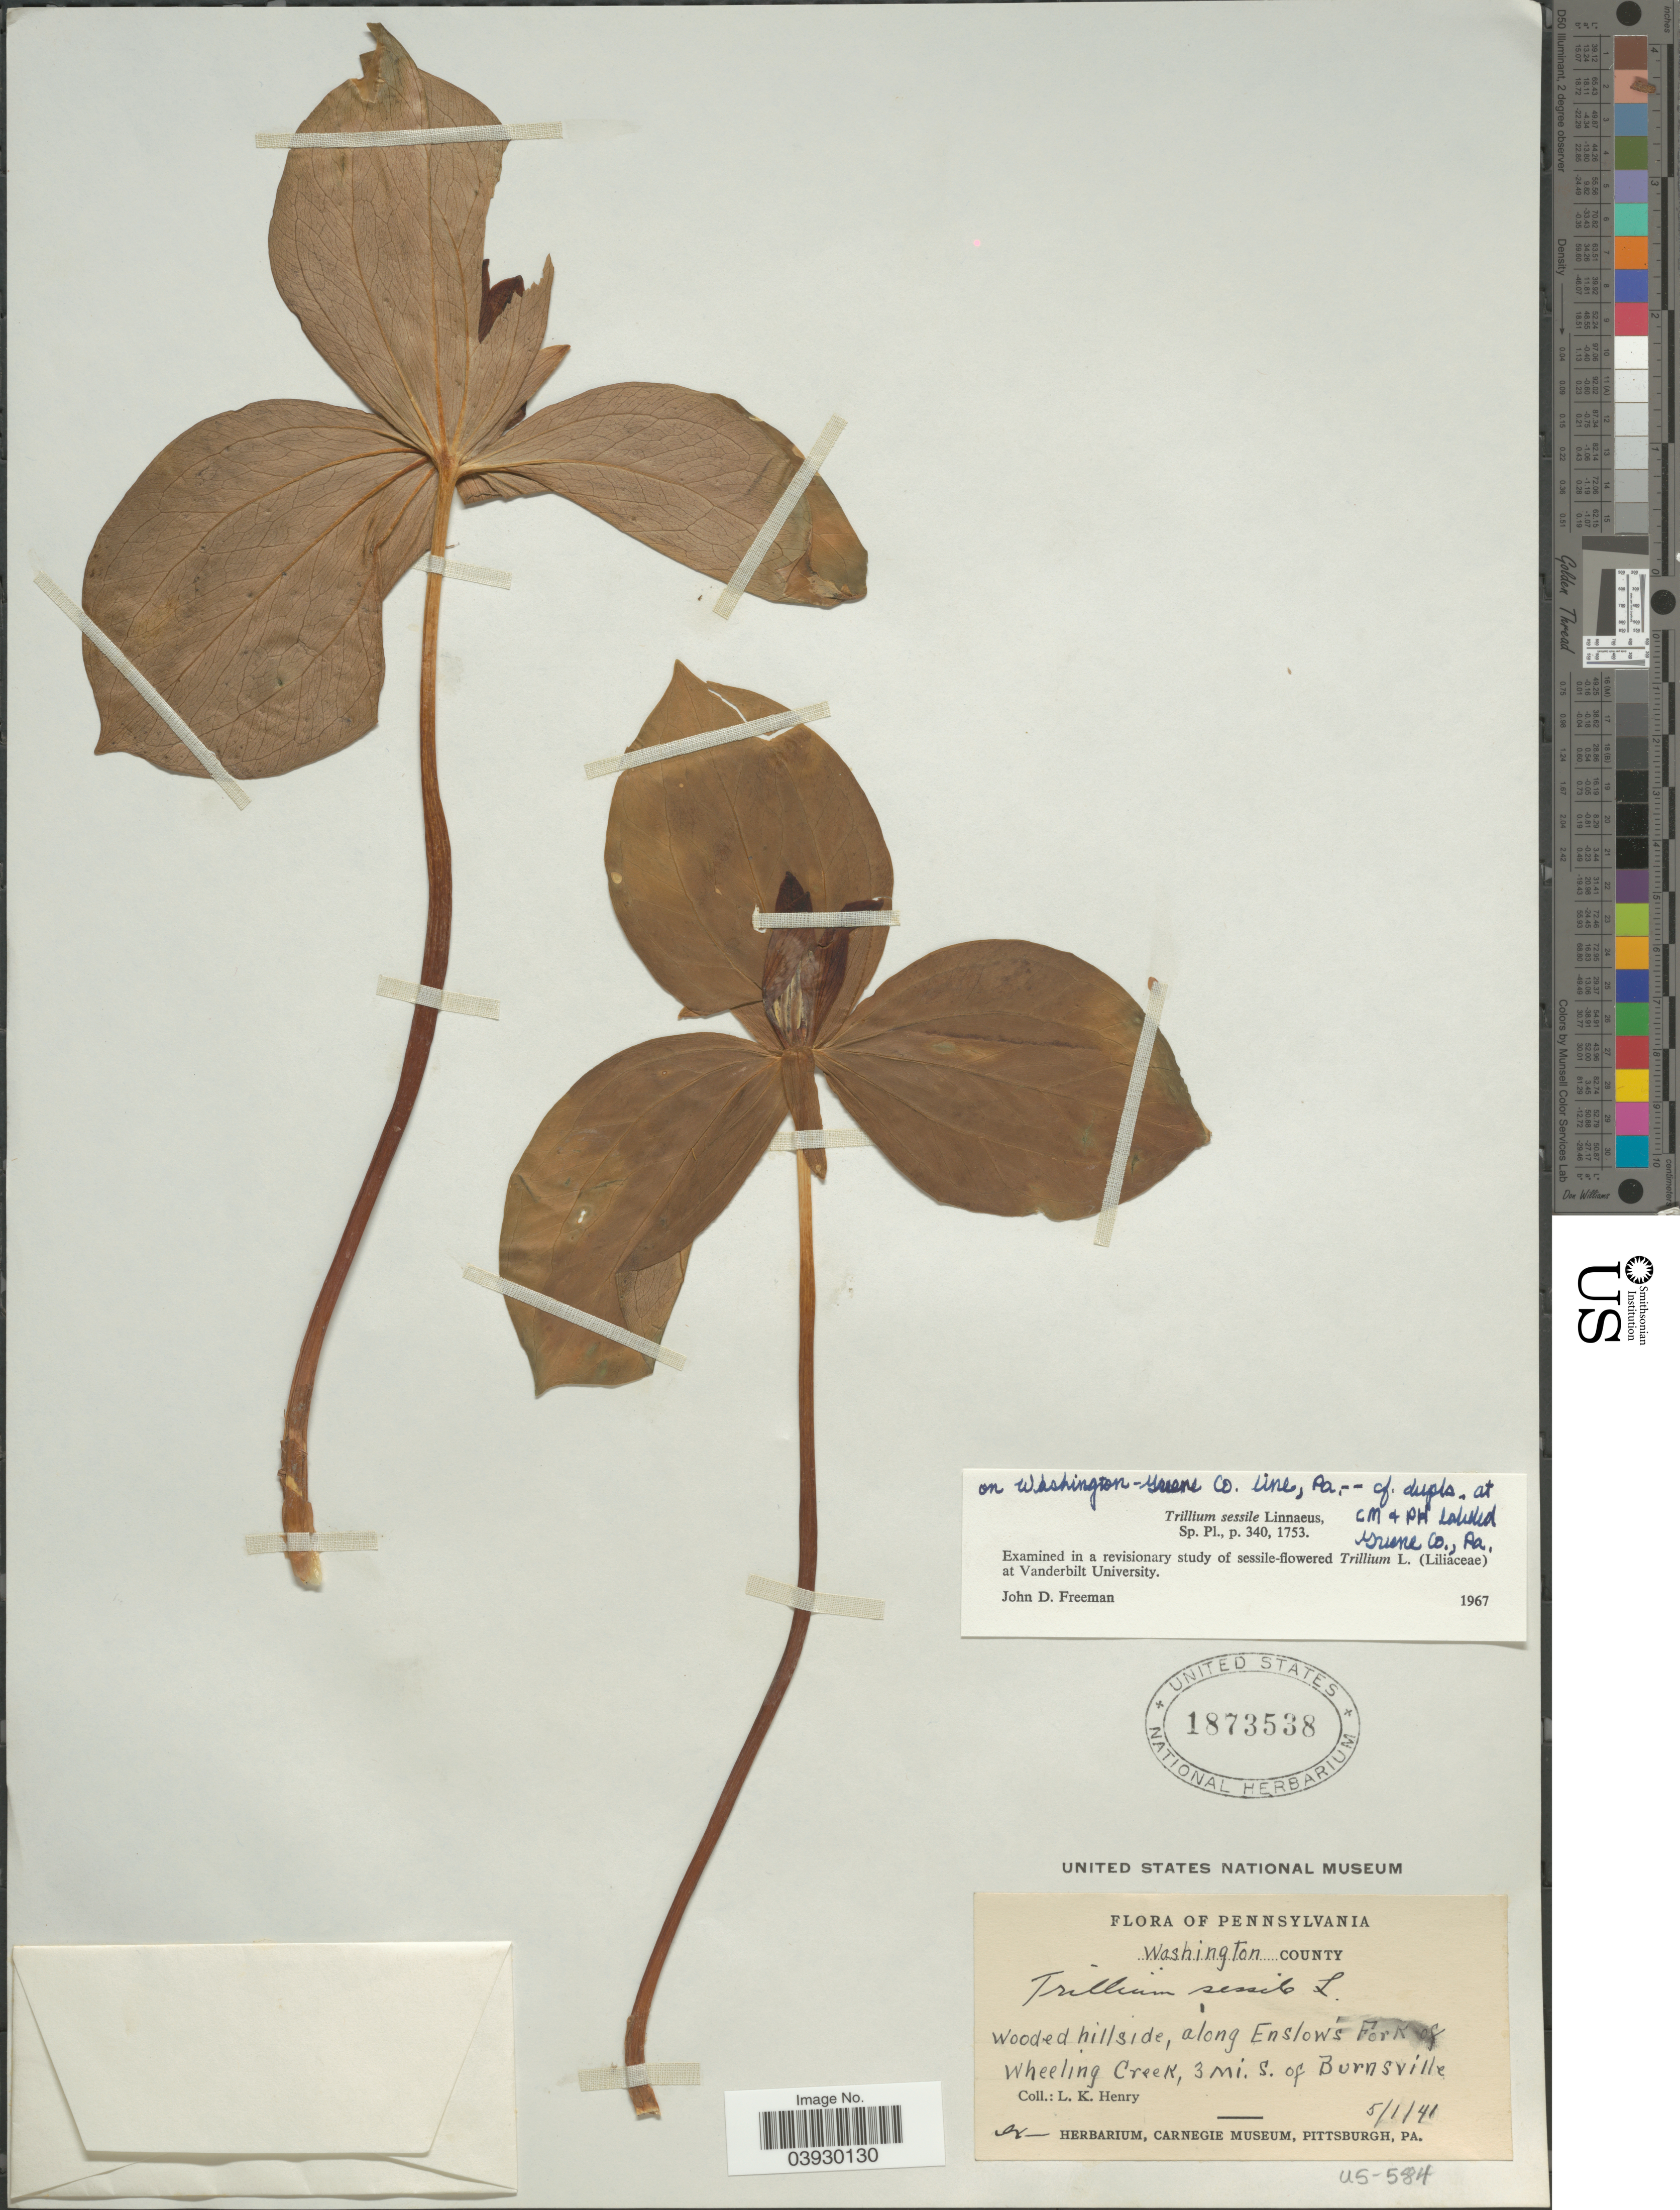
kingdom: Plantae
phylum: Tracheophyta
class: Liliopsida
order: Liliales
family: Melanthiaceae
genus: Trillium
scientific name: Trillium sessile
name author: L.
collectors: L. K. Henry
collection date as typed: Transcribed d/m/y: 1/5/41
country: United States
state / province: Pennsylvania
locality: Washington County. Wooded hillside, along Enslow's Fork of Wheeling Creek, 3 mi. s. of Burnsville.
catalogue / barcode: US 1873538